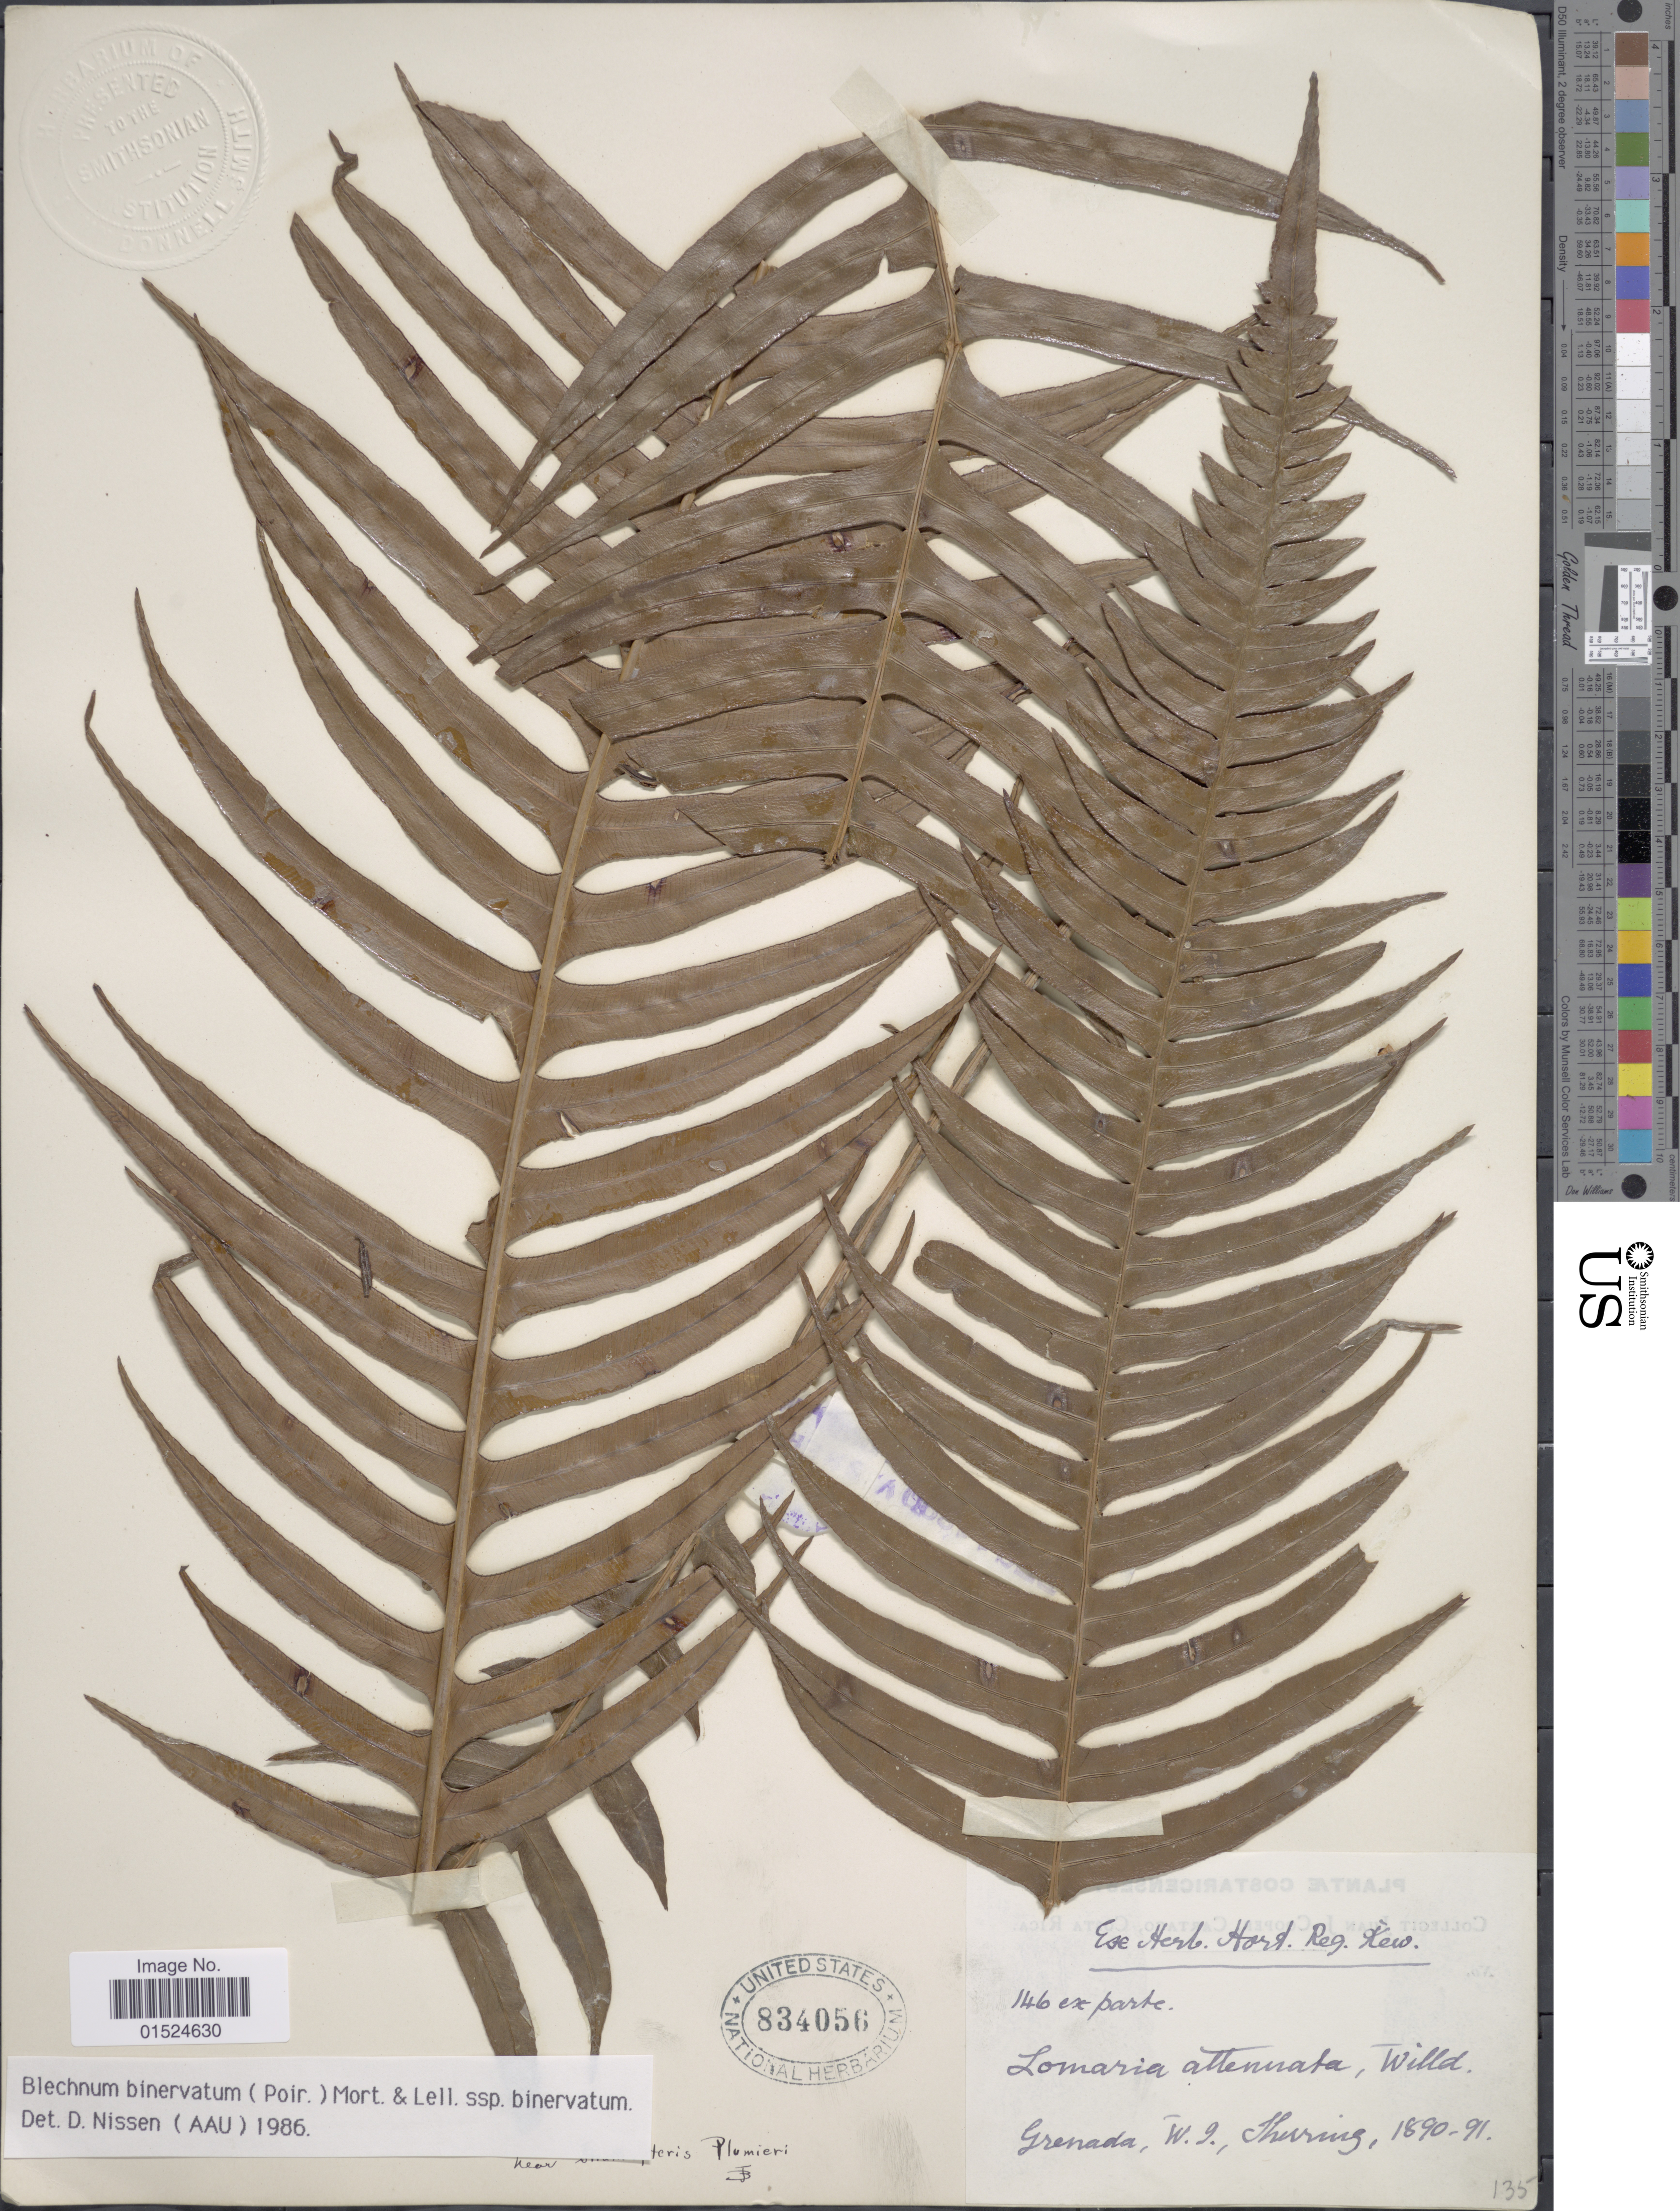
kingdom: Plantae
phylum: Tracheophyta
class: Polypodiopsida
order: Polypodiales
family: Blechnaceae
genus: Blechnum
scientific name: Blechnum binervatum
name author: (Poir.) C.V. Morton & Lellinger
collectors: Sherring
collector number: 146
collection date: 1890/1891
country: Grenada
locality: W.I.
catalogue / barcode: US 834056